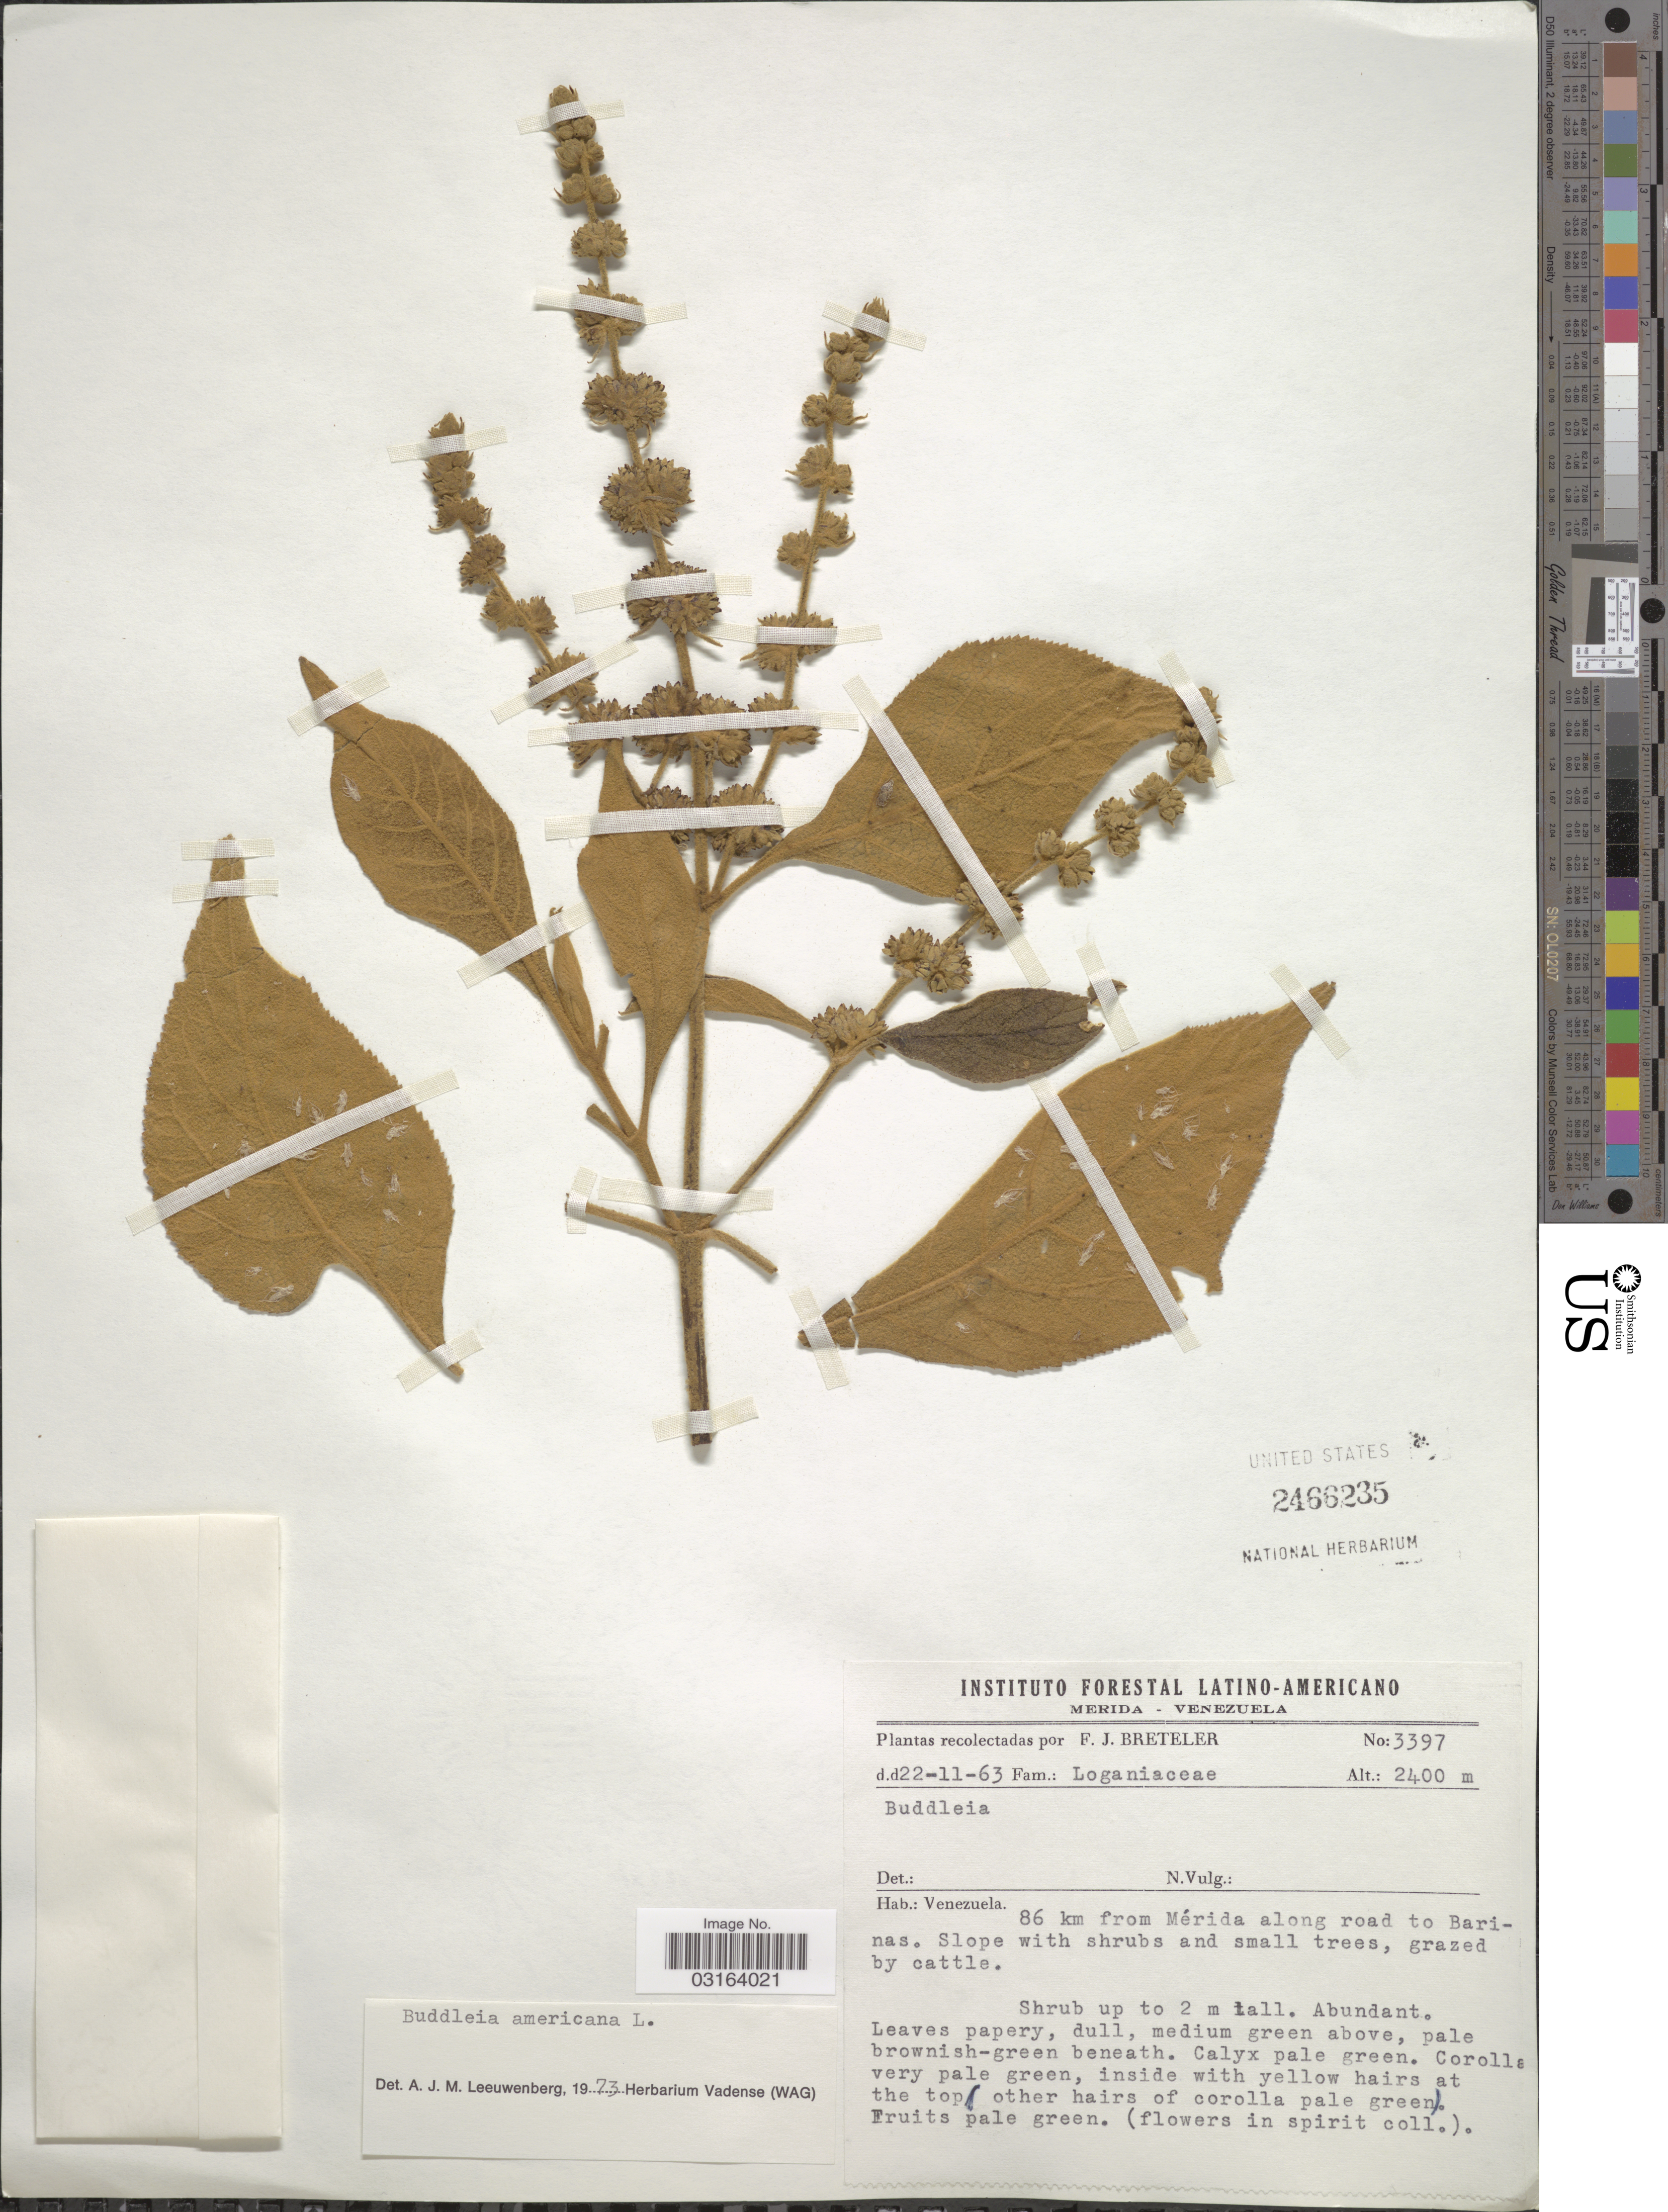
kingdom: Plantae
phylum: Tracheophyta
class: Magnoliopsida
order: Lamiales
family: Scrophulariaceae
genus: Buddleja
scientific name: Buddleja americana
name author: L.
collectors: F. J. Breteler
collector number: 3397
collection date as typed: Transcribed d/m/y: 22/11/63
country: Venezuela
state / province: Mérida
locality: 86 km from Mérida along road to Barinas.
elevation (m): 2400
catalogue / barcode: US 2466235